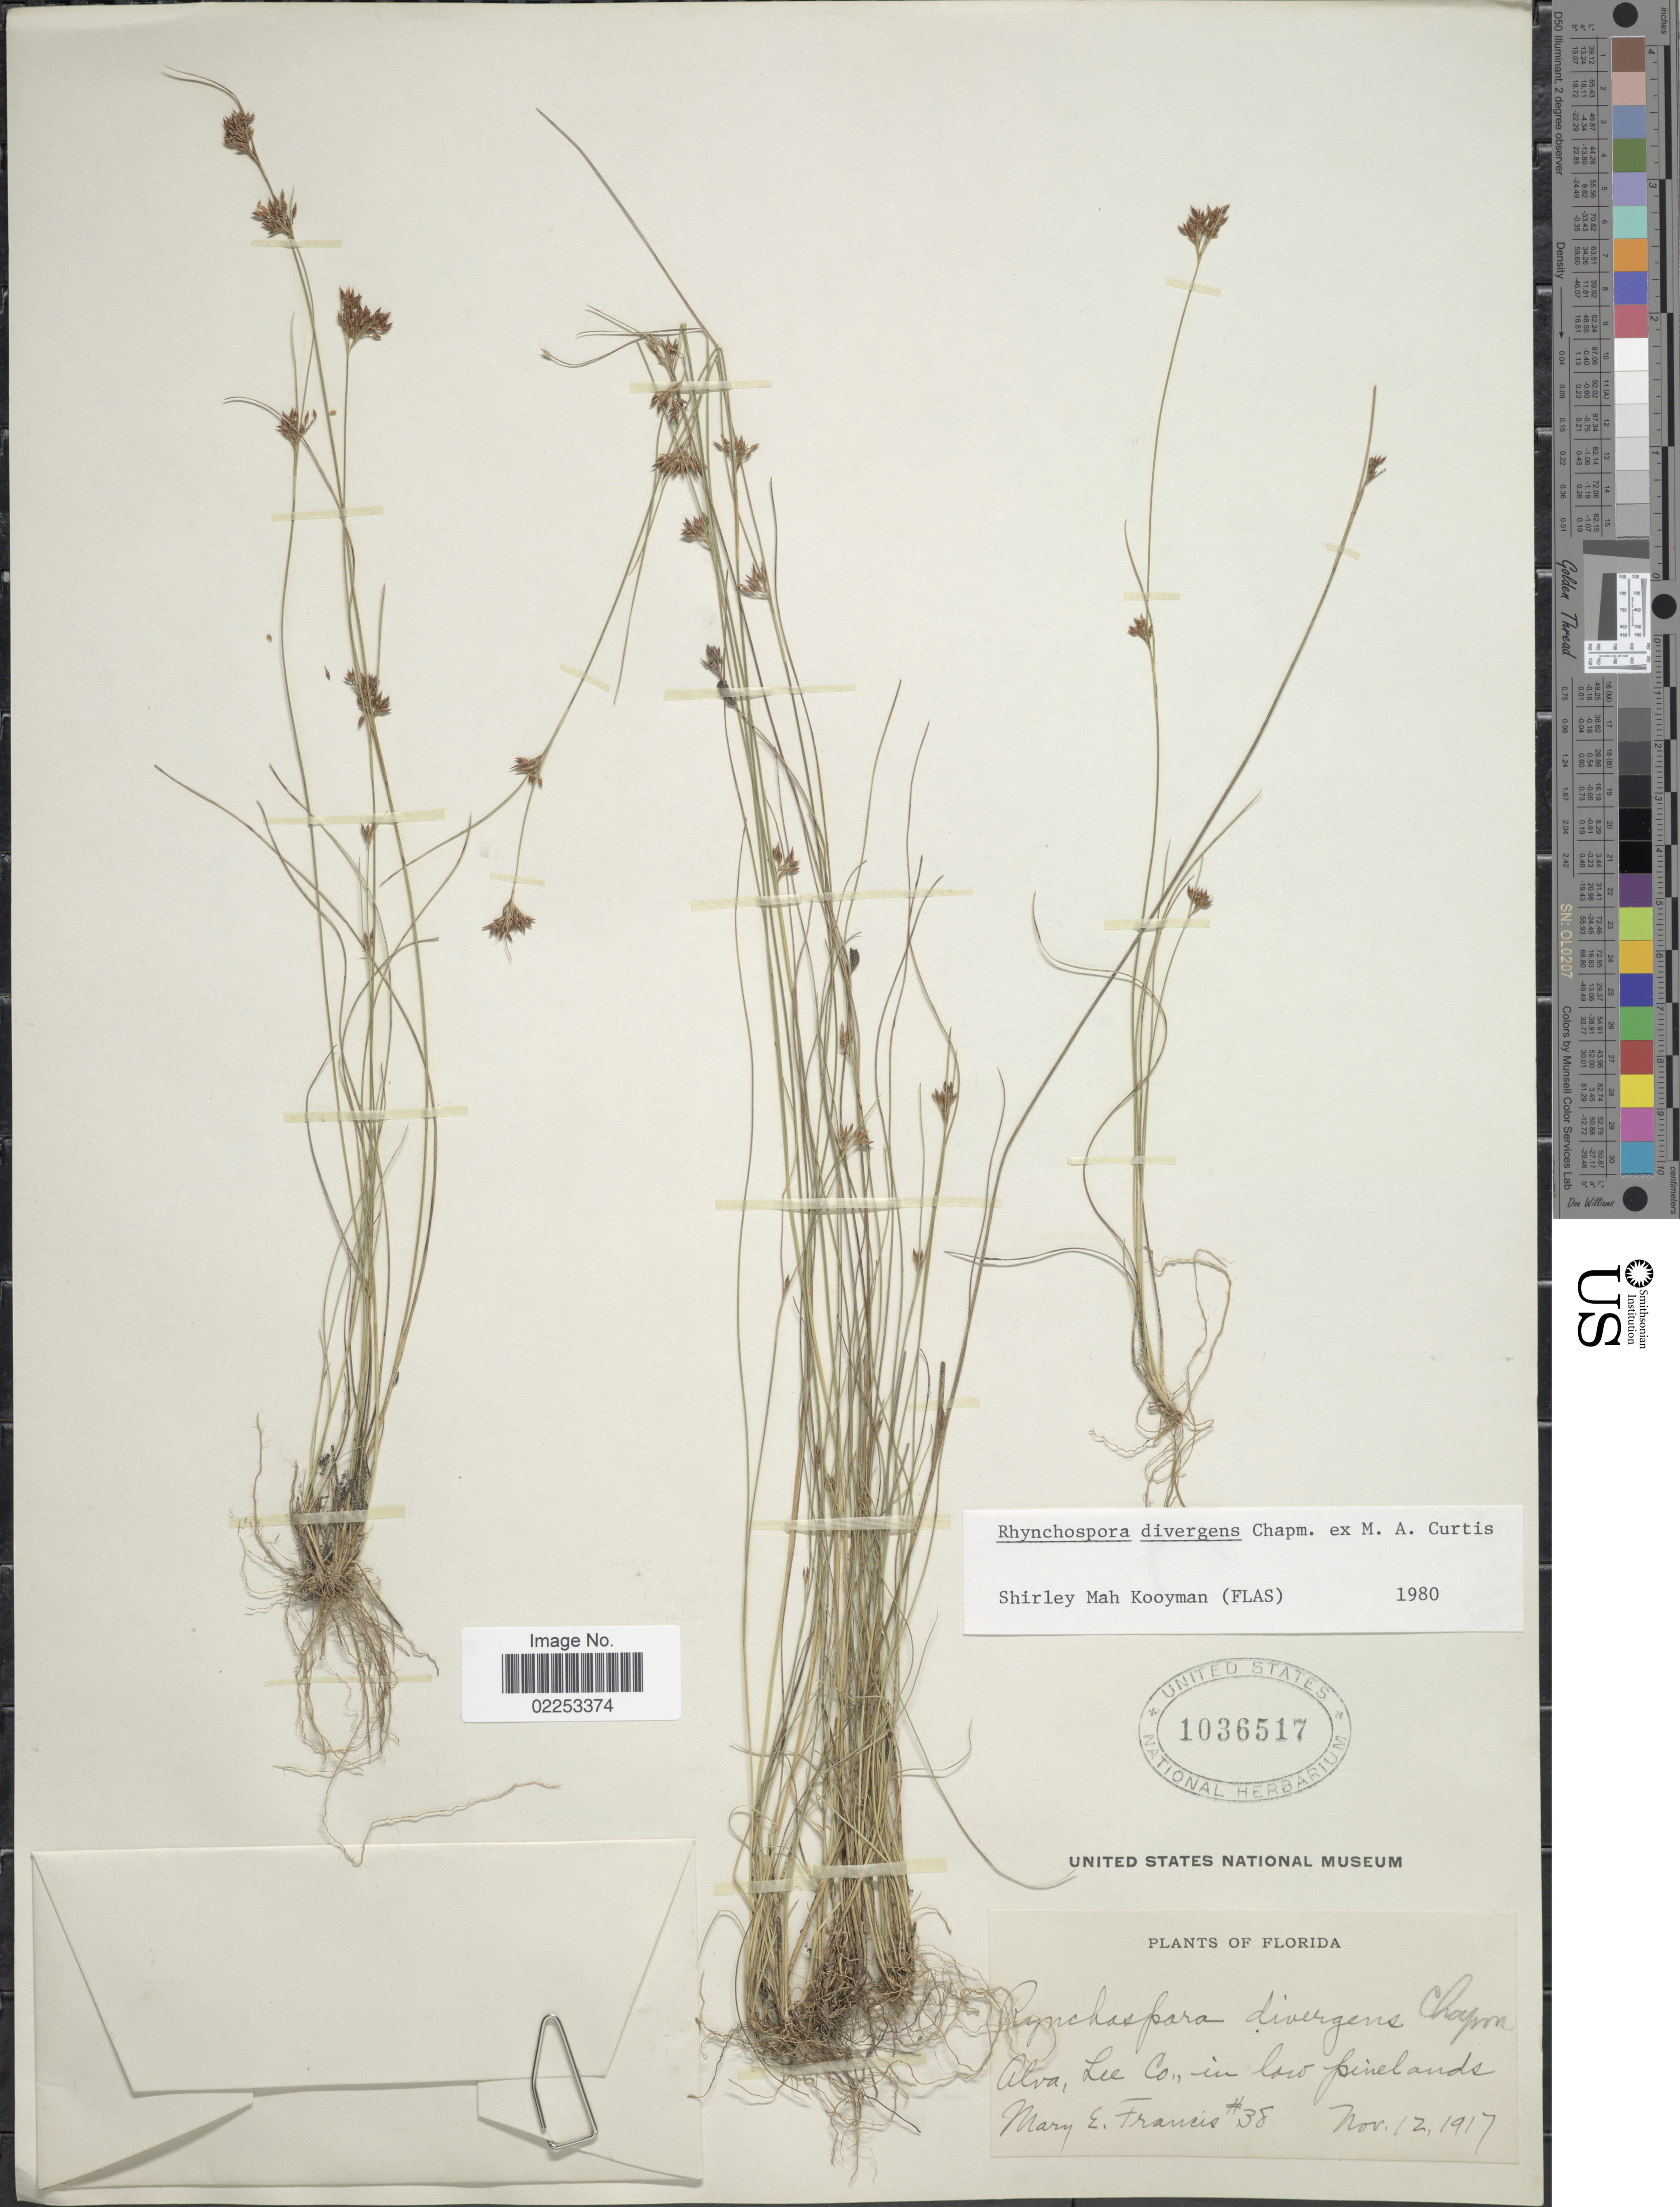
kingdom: Plantae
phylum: Tracheophyta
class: Liliopsida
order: Poales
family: Cyperaceae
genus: Rhynchospora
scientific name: Rhynchospora divergens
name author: Chapm. ex M.A. Curtis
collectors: M. E. Francis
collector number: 38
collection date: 1917-11-12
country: United States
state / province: Florida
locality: Alva, Lee Co., in low pinelands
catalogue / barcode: US 1036517